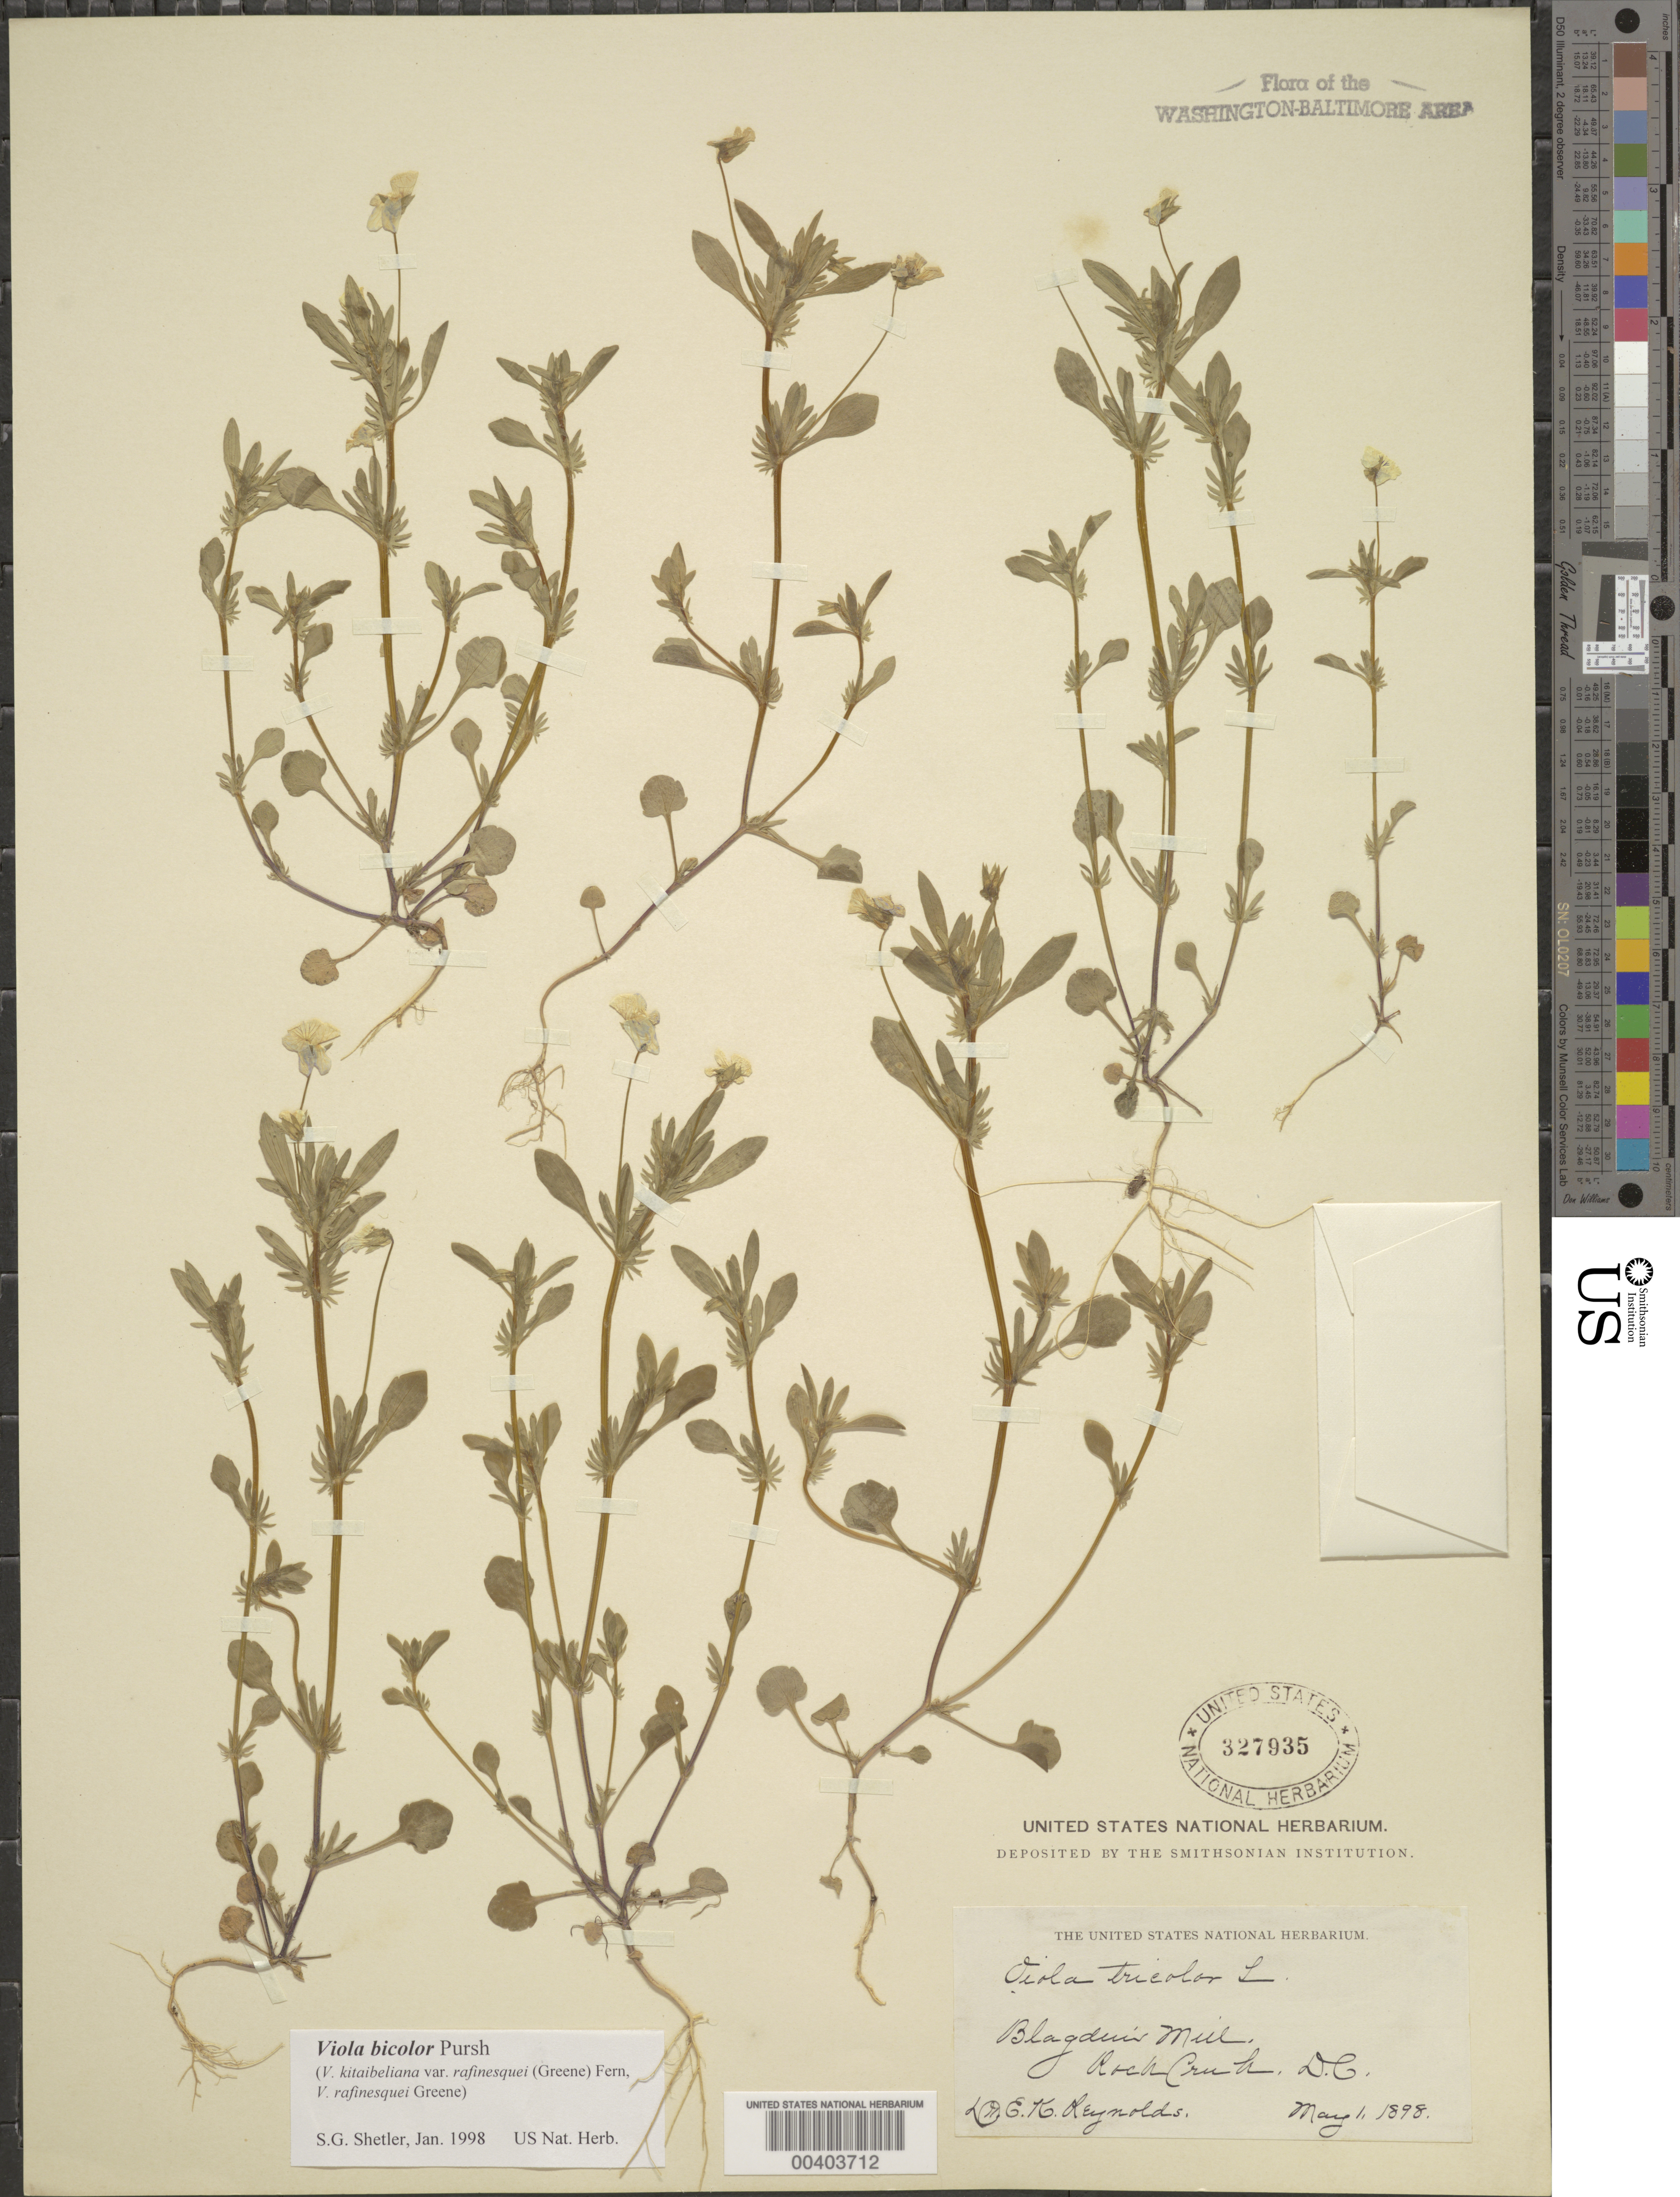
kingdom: Plantae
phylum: Tracheophyta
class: Magnoliopsida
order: Malpighiales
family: Violaceae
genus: Viola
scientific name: Viola bicolor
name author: Pursh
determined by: Shetler, Stanwyn G., (US), NMNH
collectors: E. Reynolds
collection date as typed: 01 May 1898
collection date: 1898-05-01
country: United States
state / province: District of Columbia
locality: Blagden's Mill, Rock Creek Rock Creek Park and vicinity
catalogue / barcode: US 327935